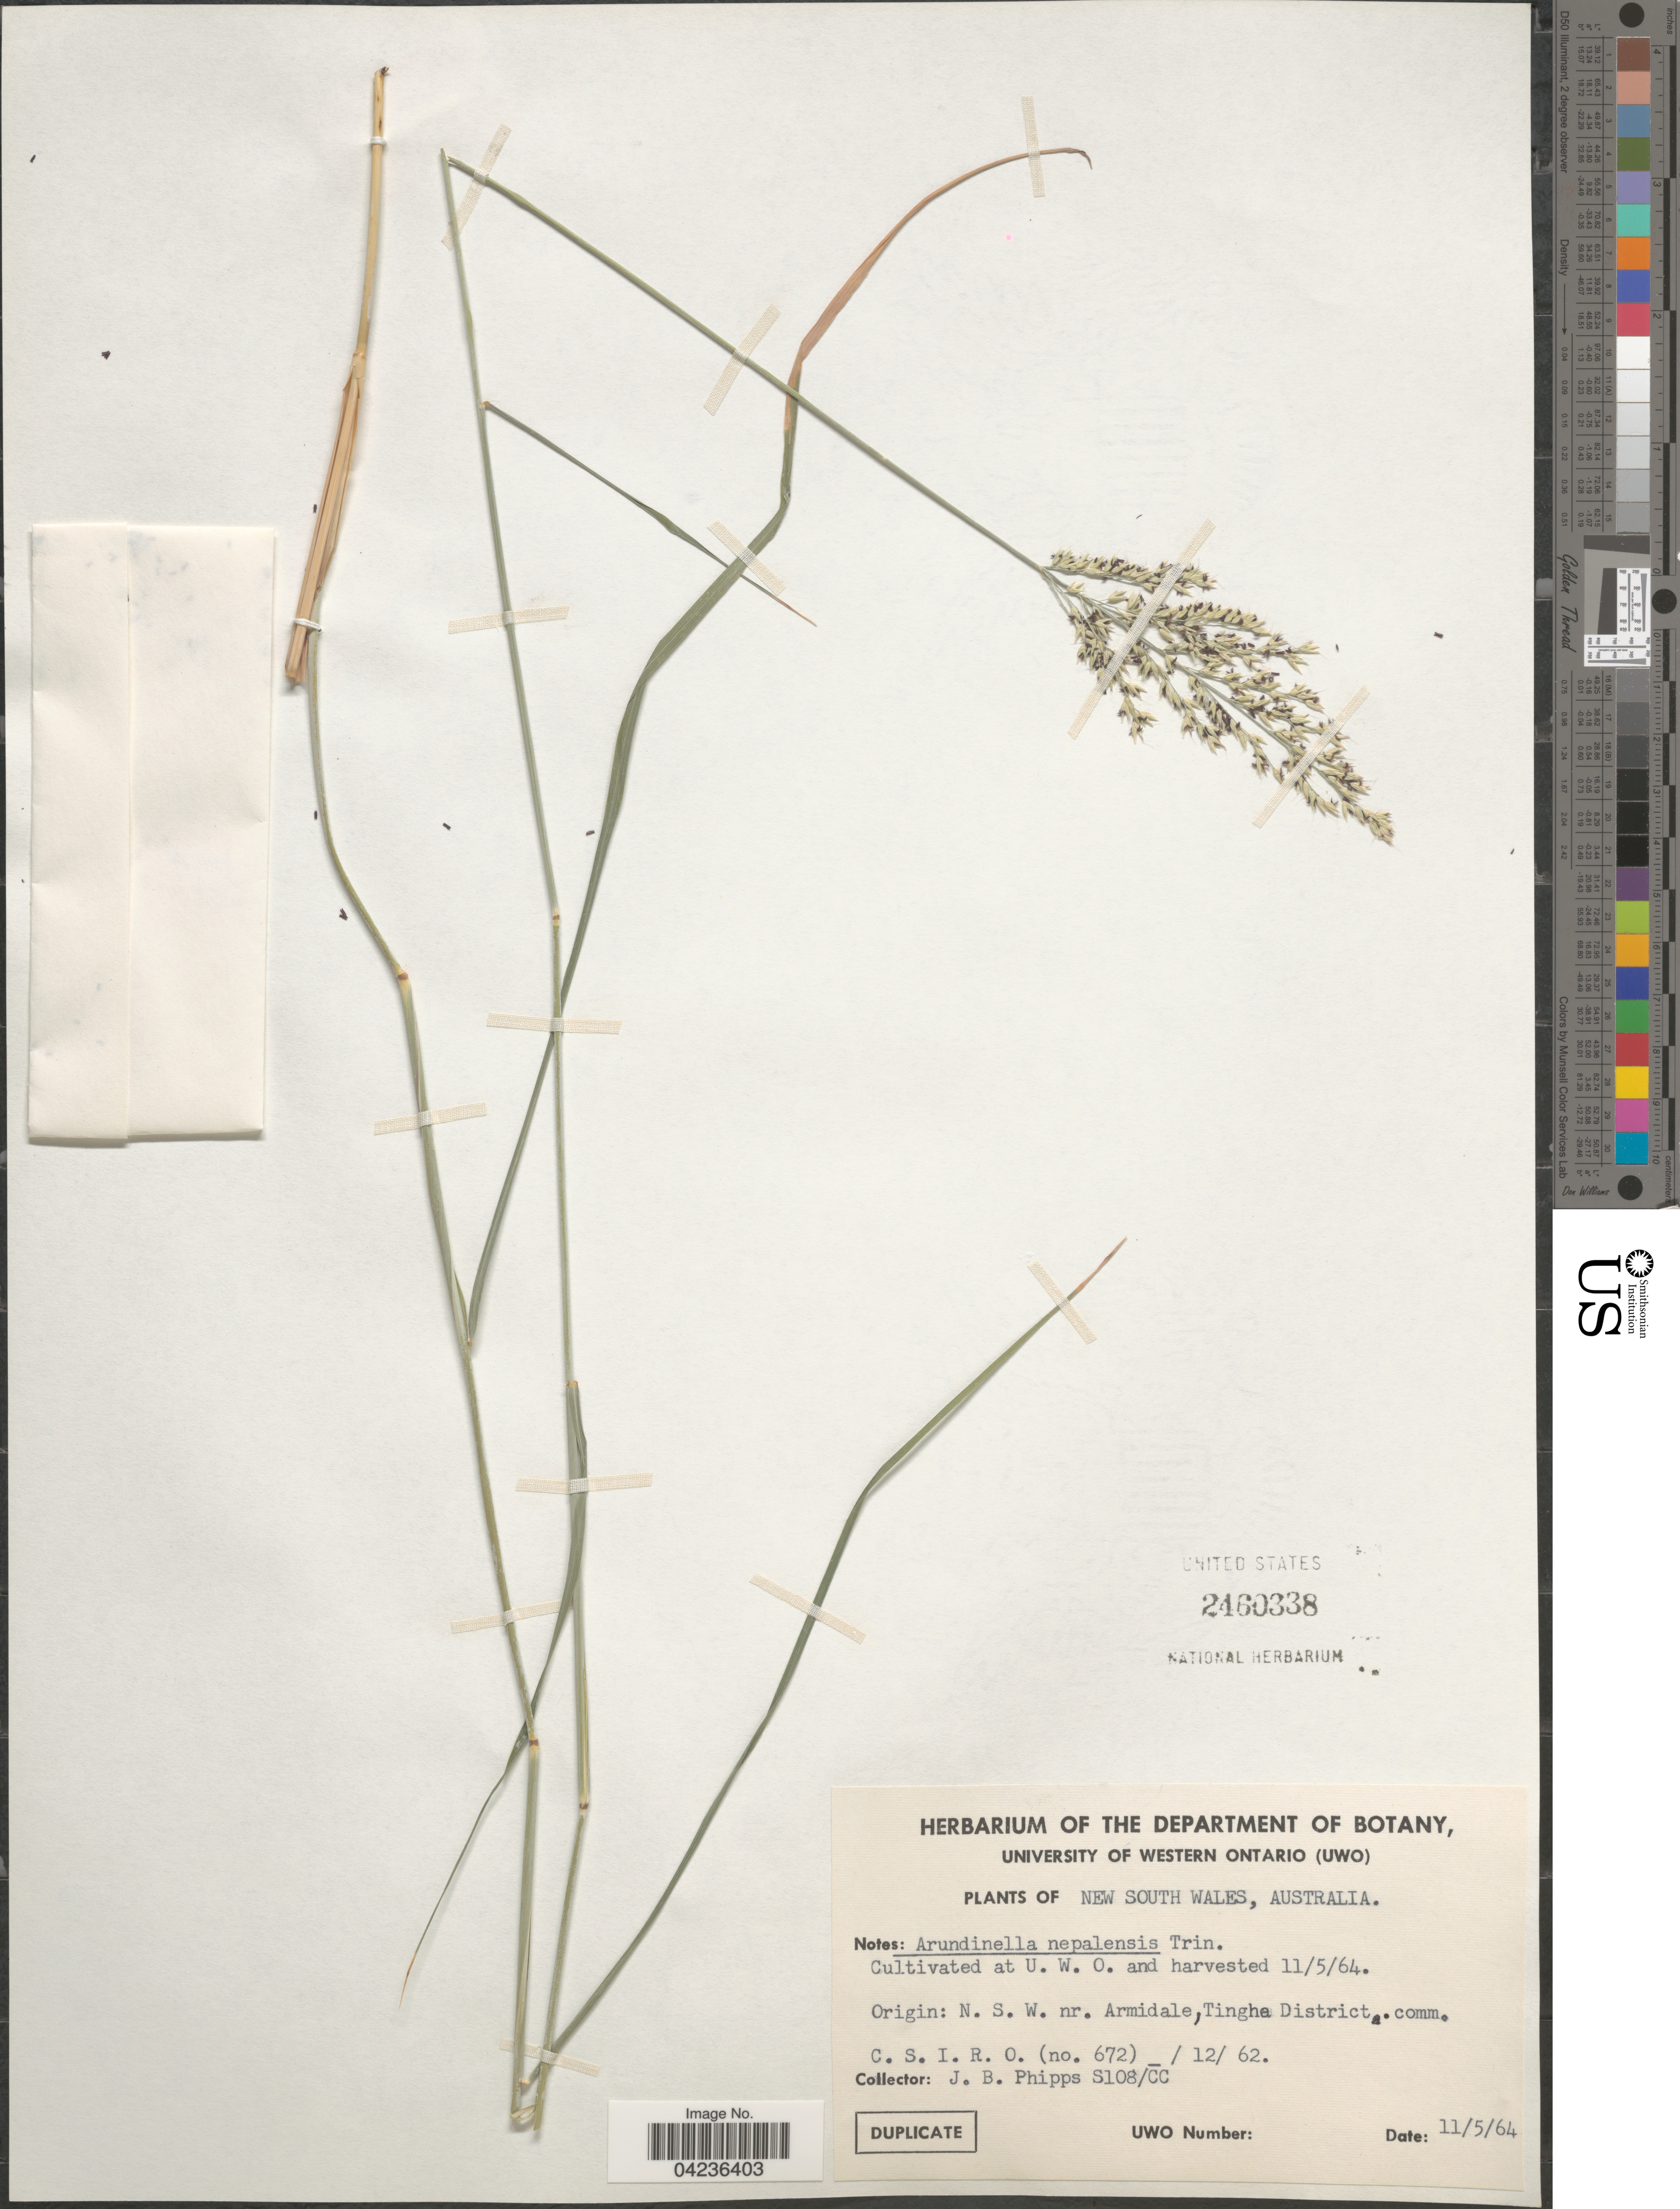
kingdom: Plantae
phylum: Tracheophyta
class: Liliopsida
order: Poales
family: Poaceae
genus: Arundinella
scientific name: Arundinella nepalensis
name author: Trin.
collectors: J. Phipps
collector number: S108/CC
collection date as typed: Transcribed d/m/y: 11/5/64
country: Canada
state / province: Ontario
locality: At U. W. O. and harvested 11/5/64.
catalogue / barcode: US 2460338